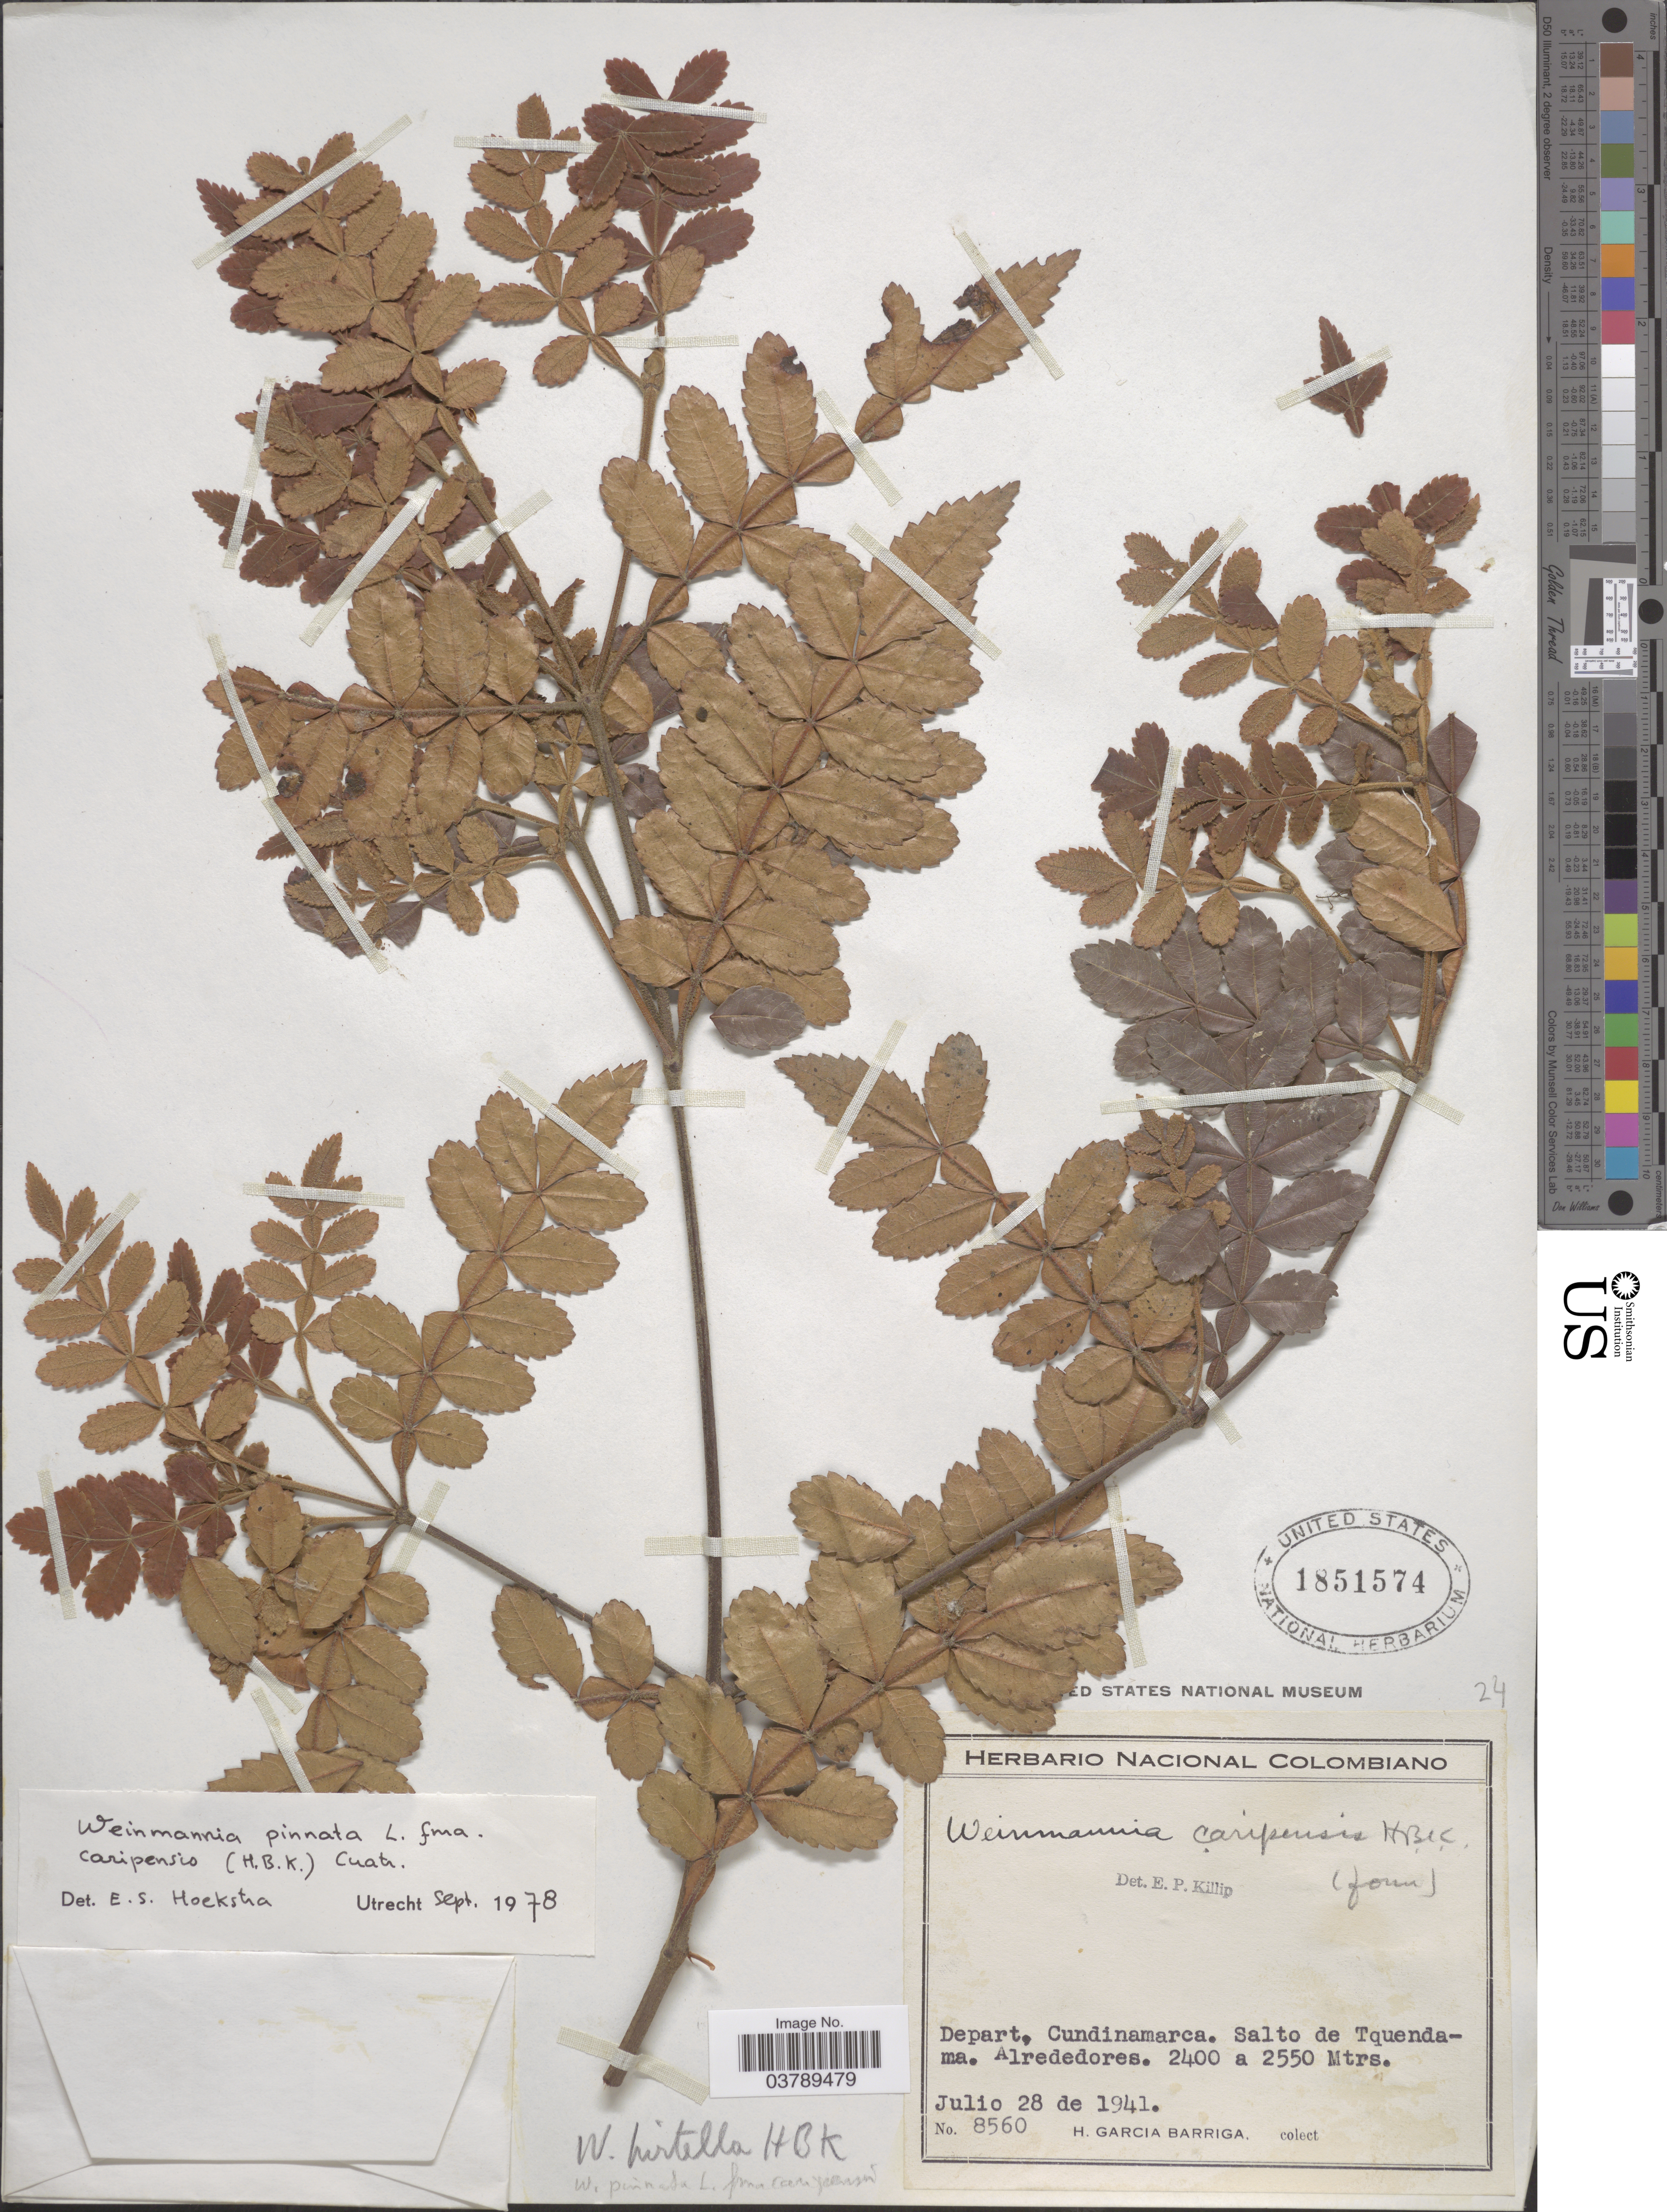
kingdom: Plantae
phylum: Tracheophyta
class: Magnoliopsida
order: Oxalidales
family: Cunoniaceae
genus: Weinmannia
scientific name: Weinmannia pinnata var. caripensis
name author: (Kunth) Cuatrec.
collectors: H. García Barriga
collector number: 8560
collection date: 1941-07-28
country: Colombia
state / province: Cundinamarca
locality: Depart. Cundinamarca. Salto de Tquendama.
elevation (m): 2400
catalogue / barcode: US 1851574